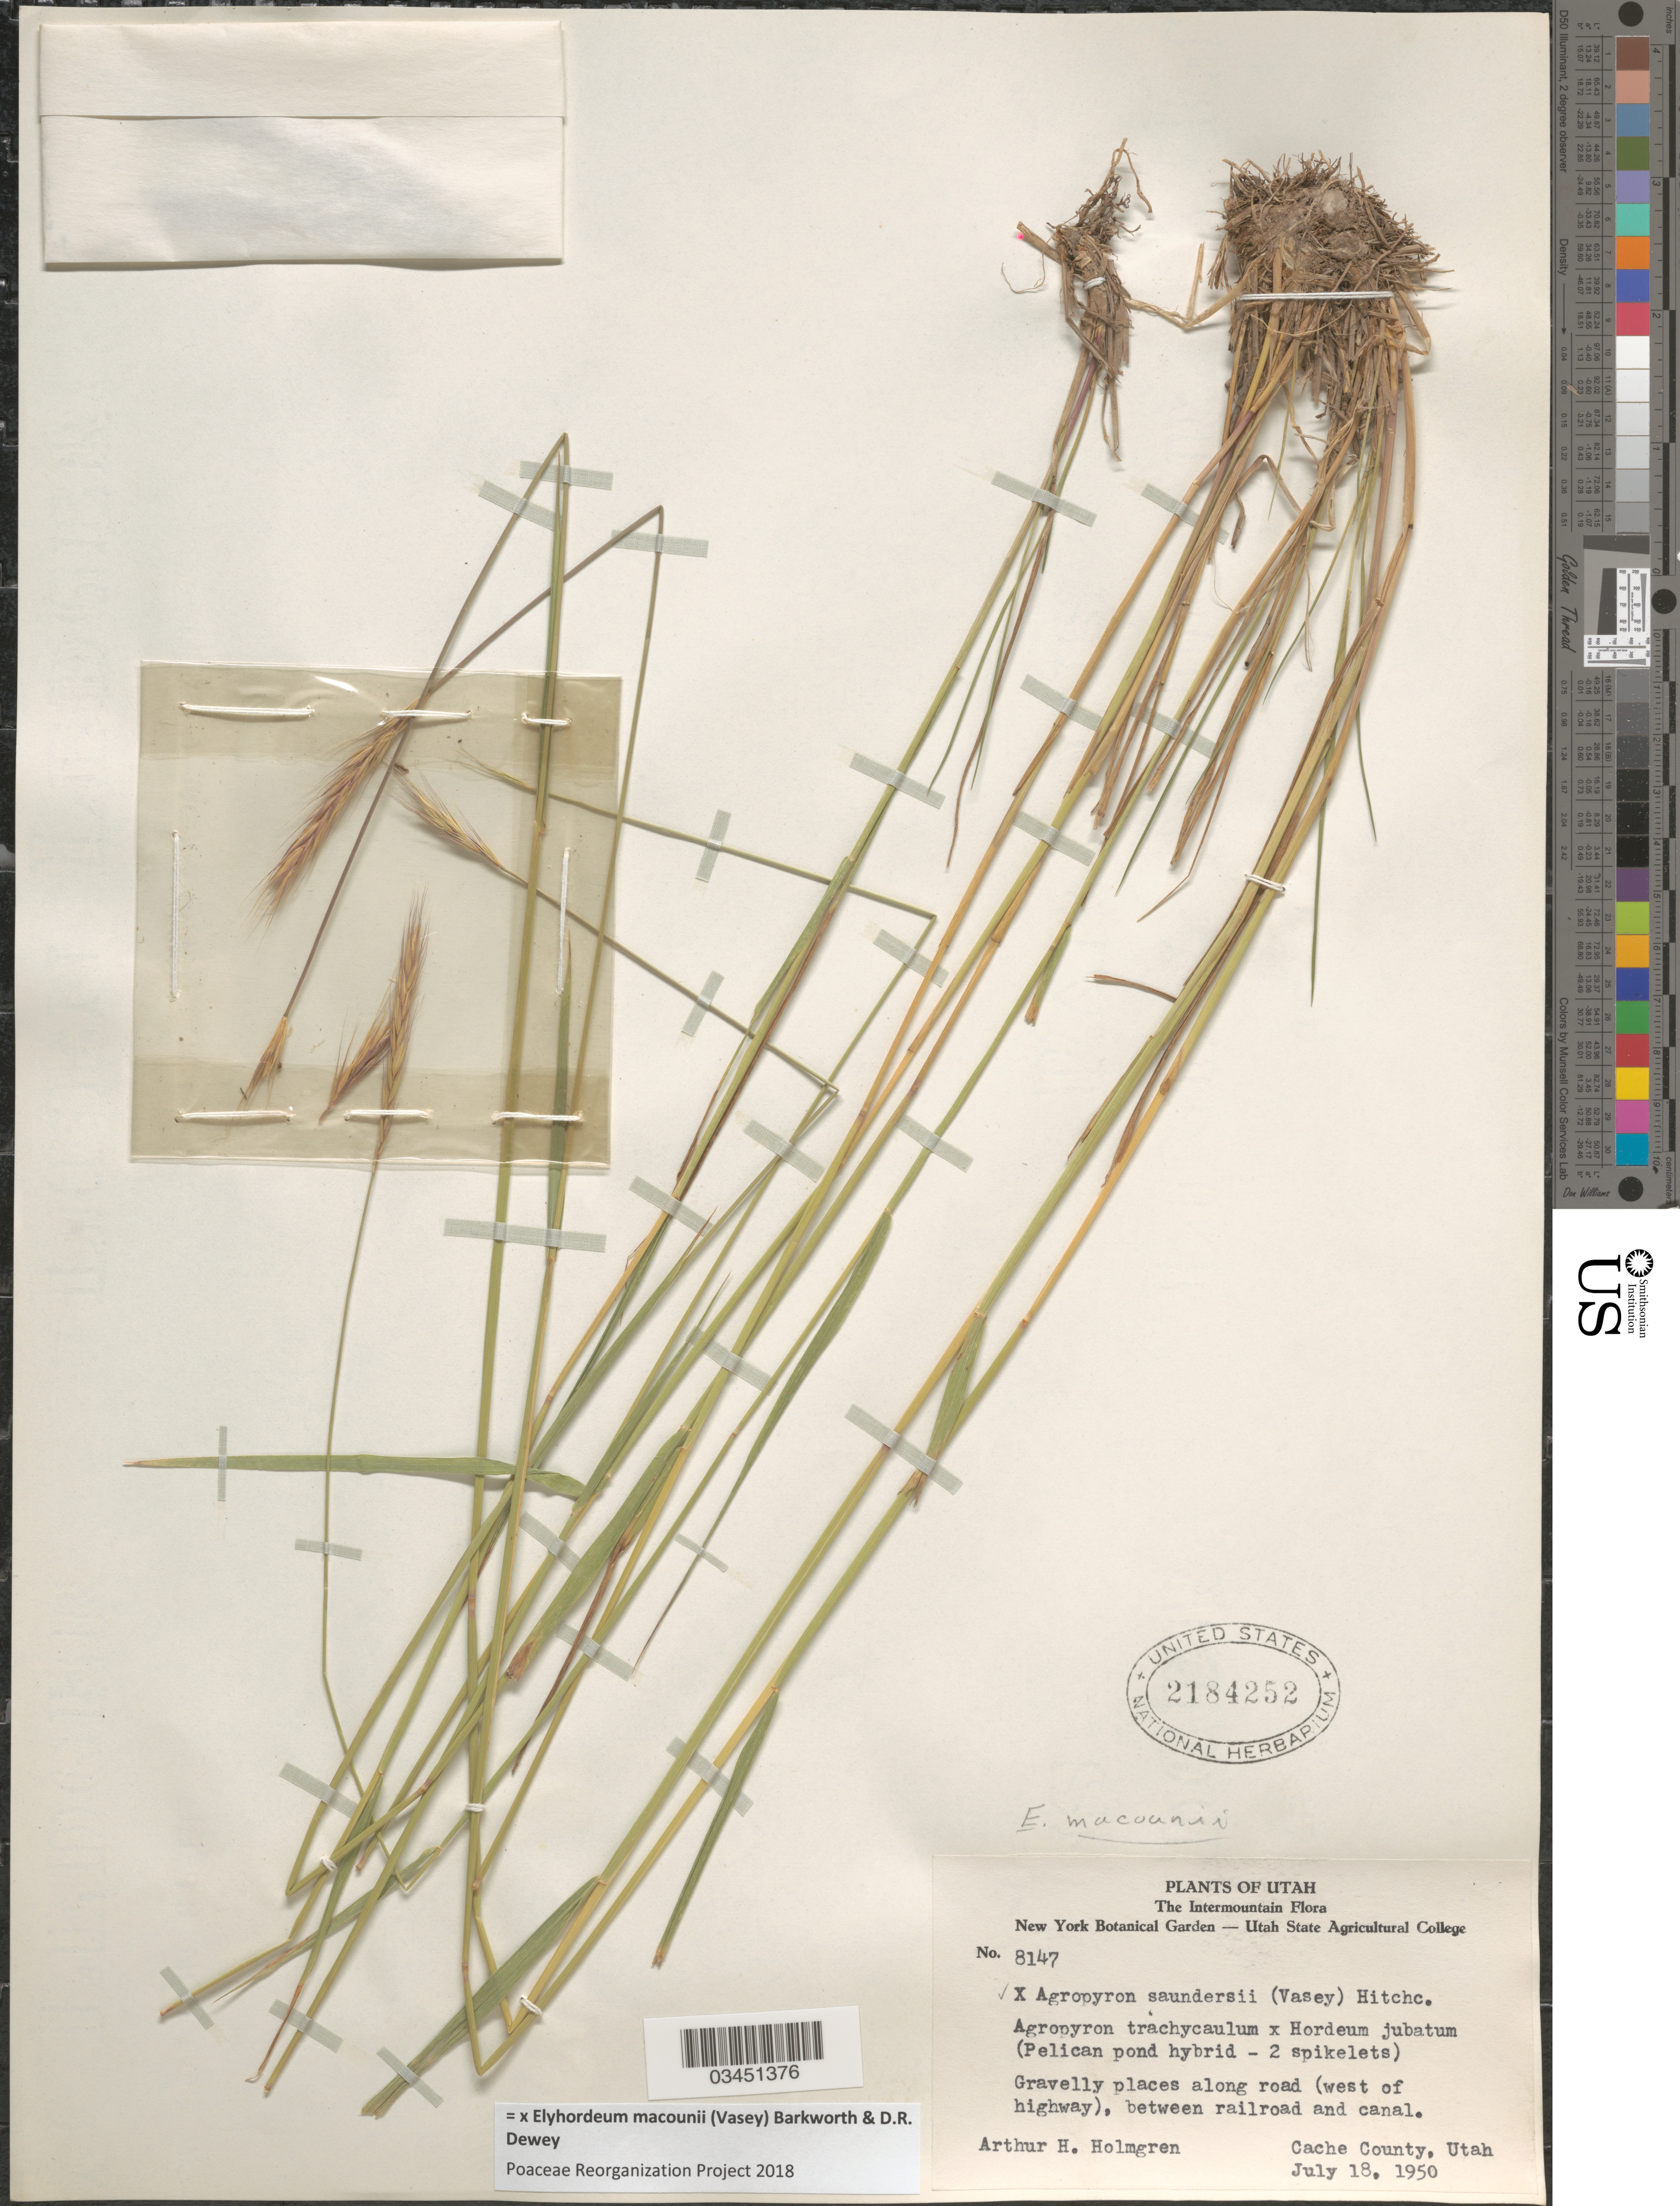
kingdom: Plantae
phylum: Tracheophyta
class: Liliopsida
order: Poales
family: Poaceae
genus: Elyhordeum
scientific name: x Elyhordeum macounii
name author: (Vasey) Barkworth & Dewey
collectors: A. H. Holmgren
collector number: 8147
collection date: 1950-07-18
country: United States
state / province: Utah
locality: Gravelly places along road (west of highway), between railroad and canal. Cache County. The Intermountain.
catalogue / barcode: US 2184252